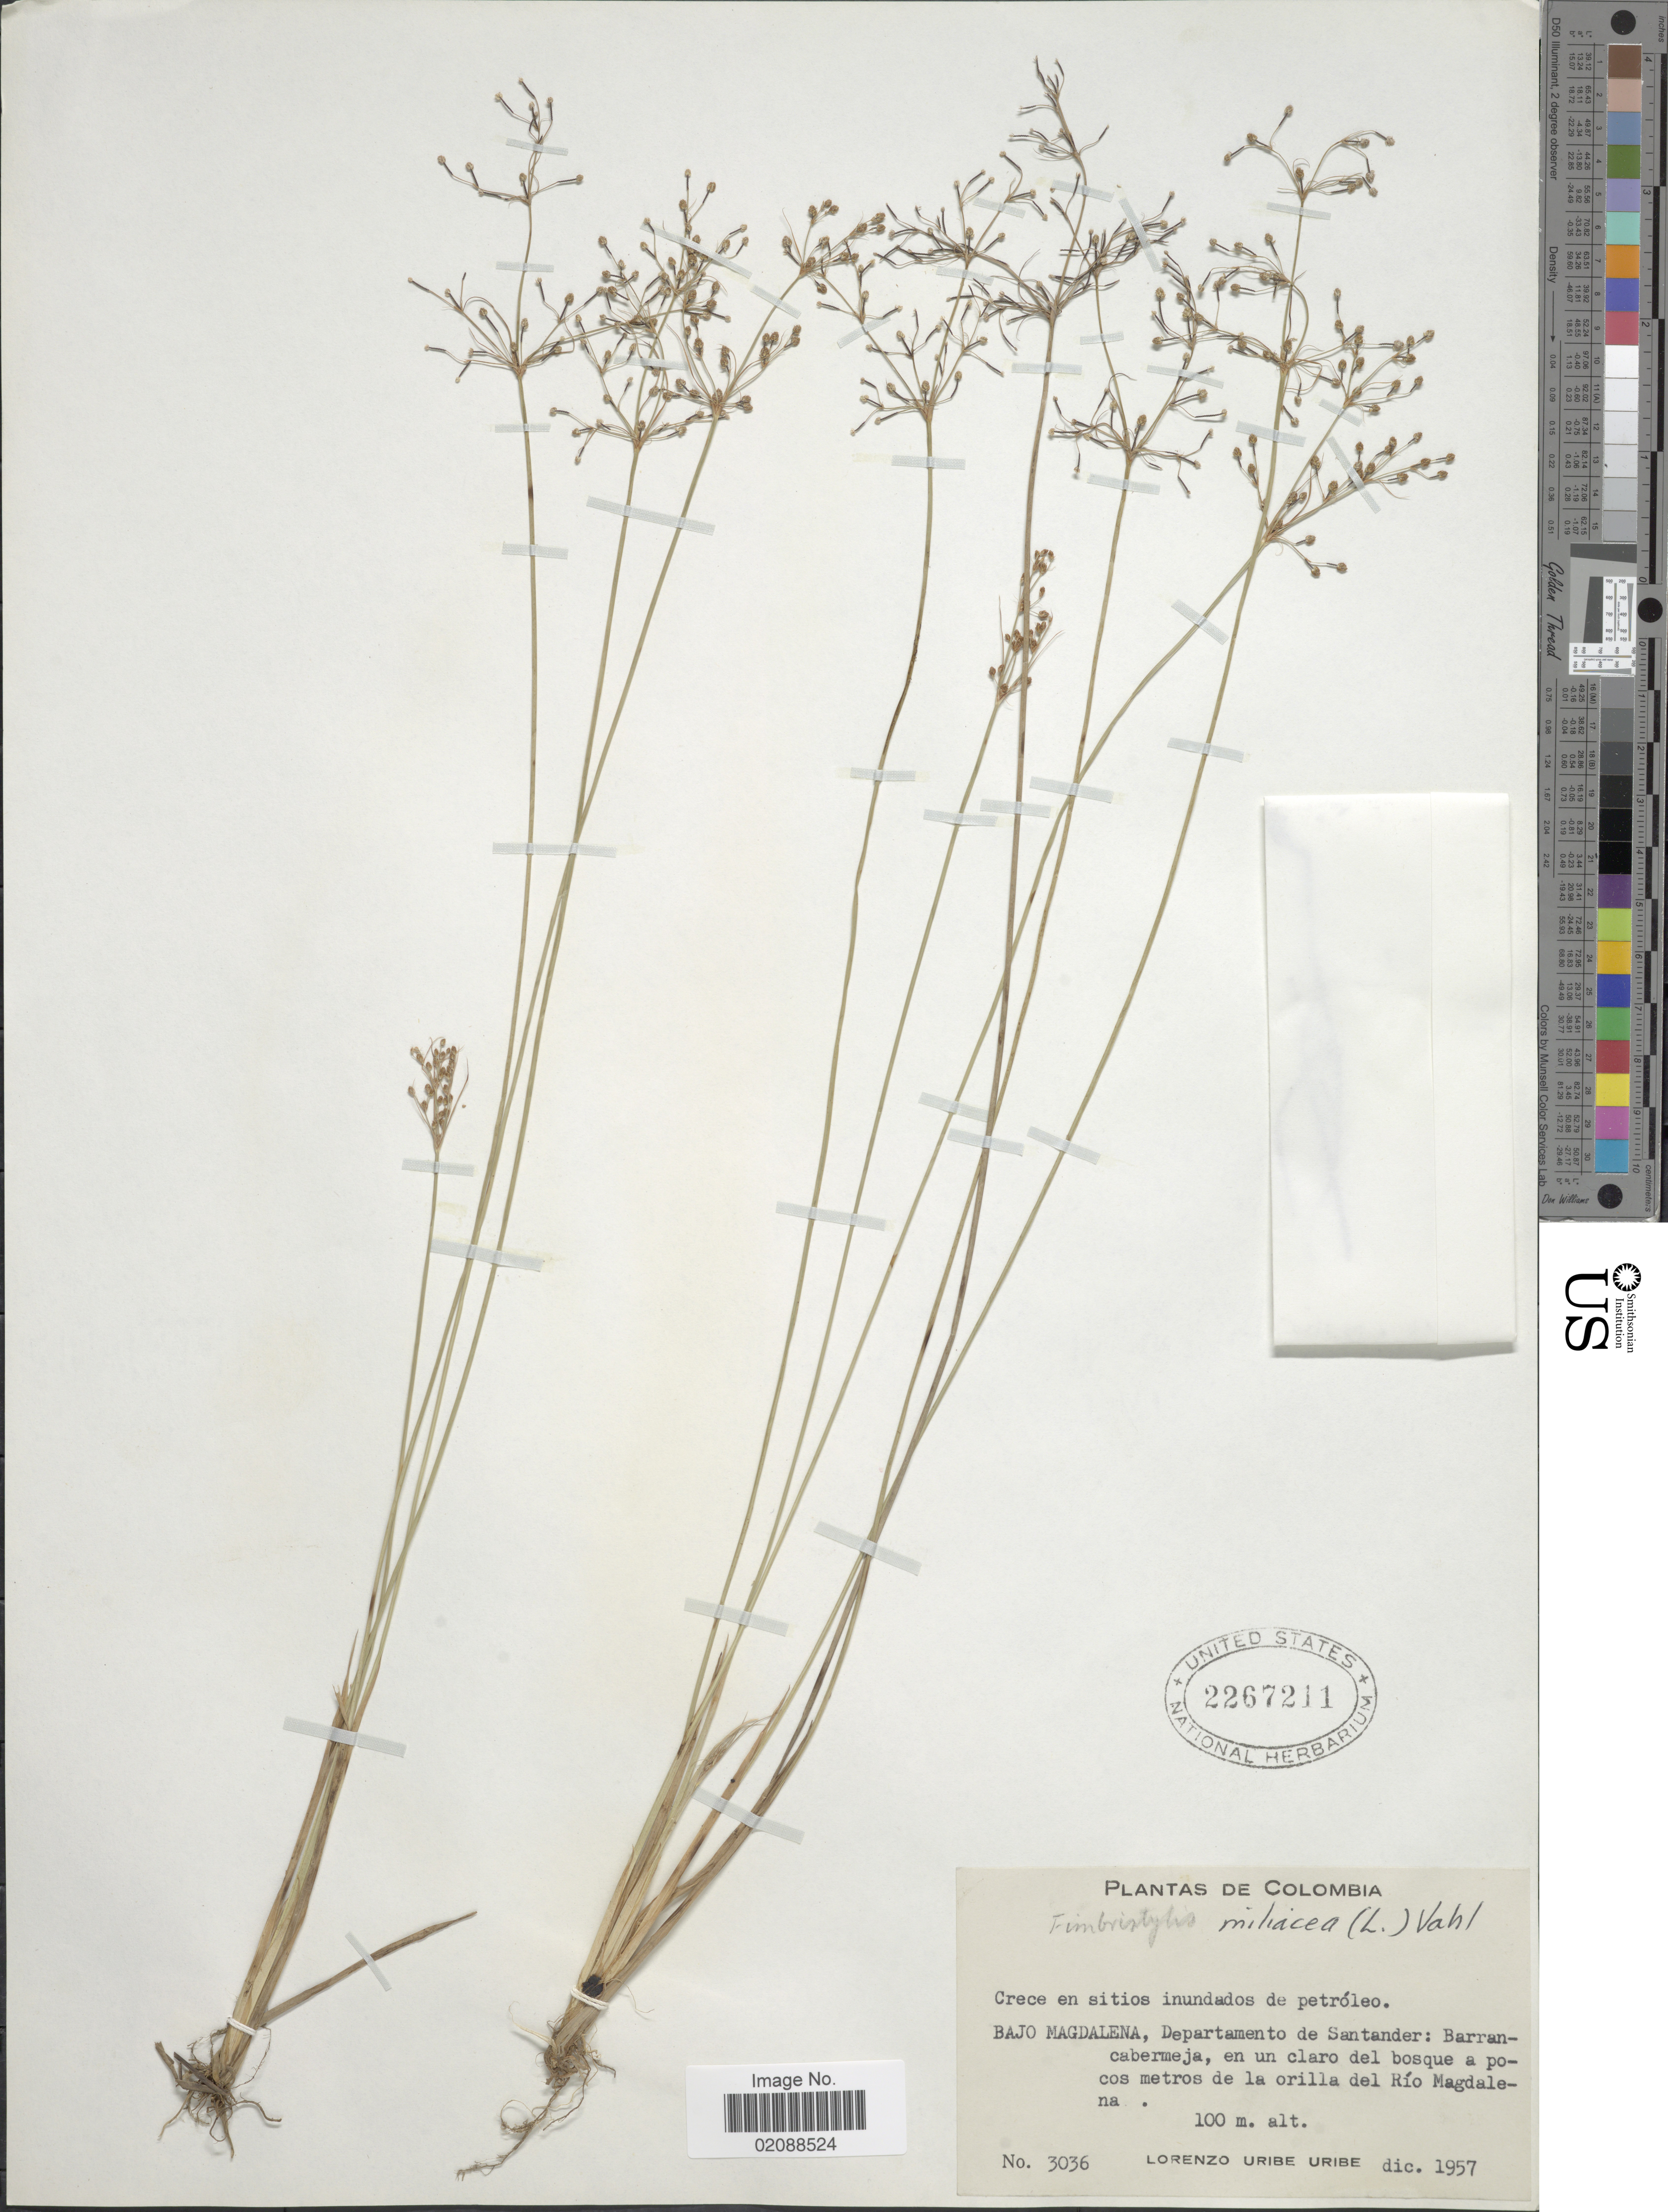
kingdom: Plantae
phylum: Tracheophyta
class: Liliopsida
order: Poales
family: Cyperaceae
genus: Fimbristylis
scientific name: Fimbristylis littoralis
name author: Gaudich.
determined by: Strong, M. T., (US), Smithsonian Institution - National Museum of Natural History (UNITED STATES)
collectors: L. Uribe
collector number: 3036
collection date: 1957-12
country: Colombia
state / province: Magdalena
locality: Departamento de Santander: Barrancabermeja, en un claro del bosque a pocos metros de la orilla del Rio Magdalena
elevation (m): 100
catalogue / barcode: US 2267211